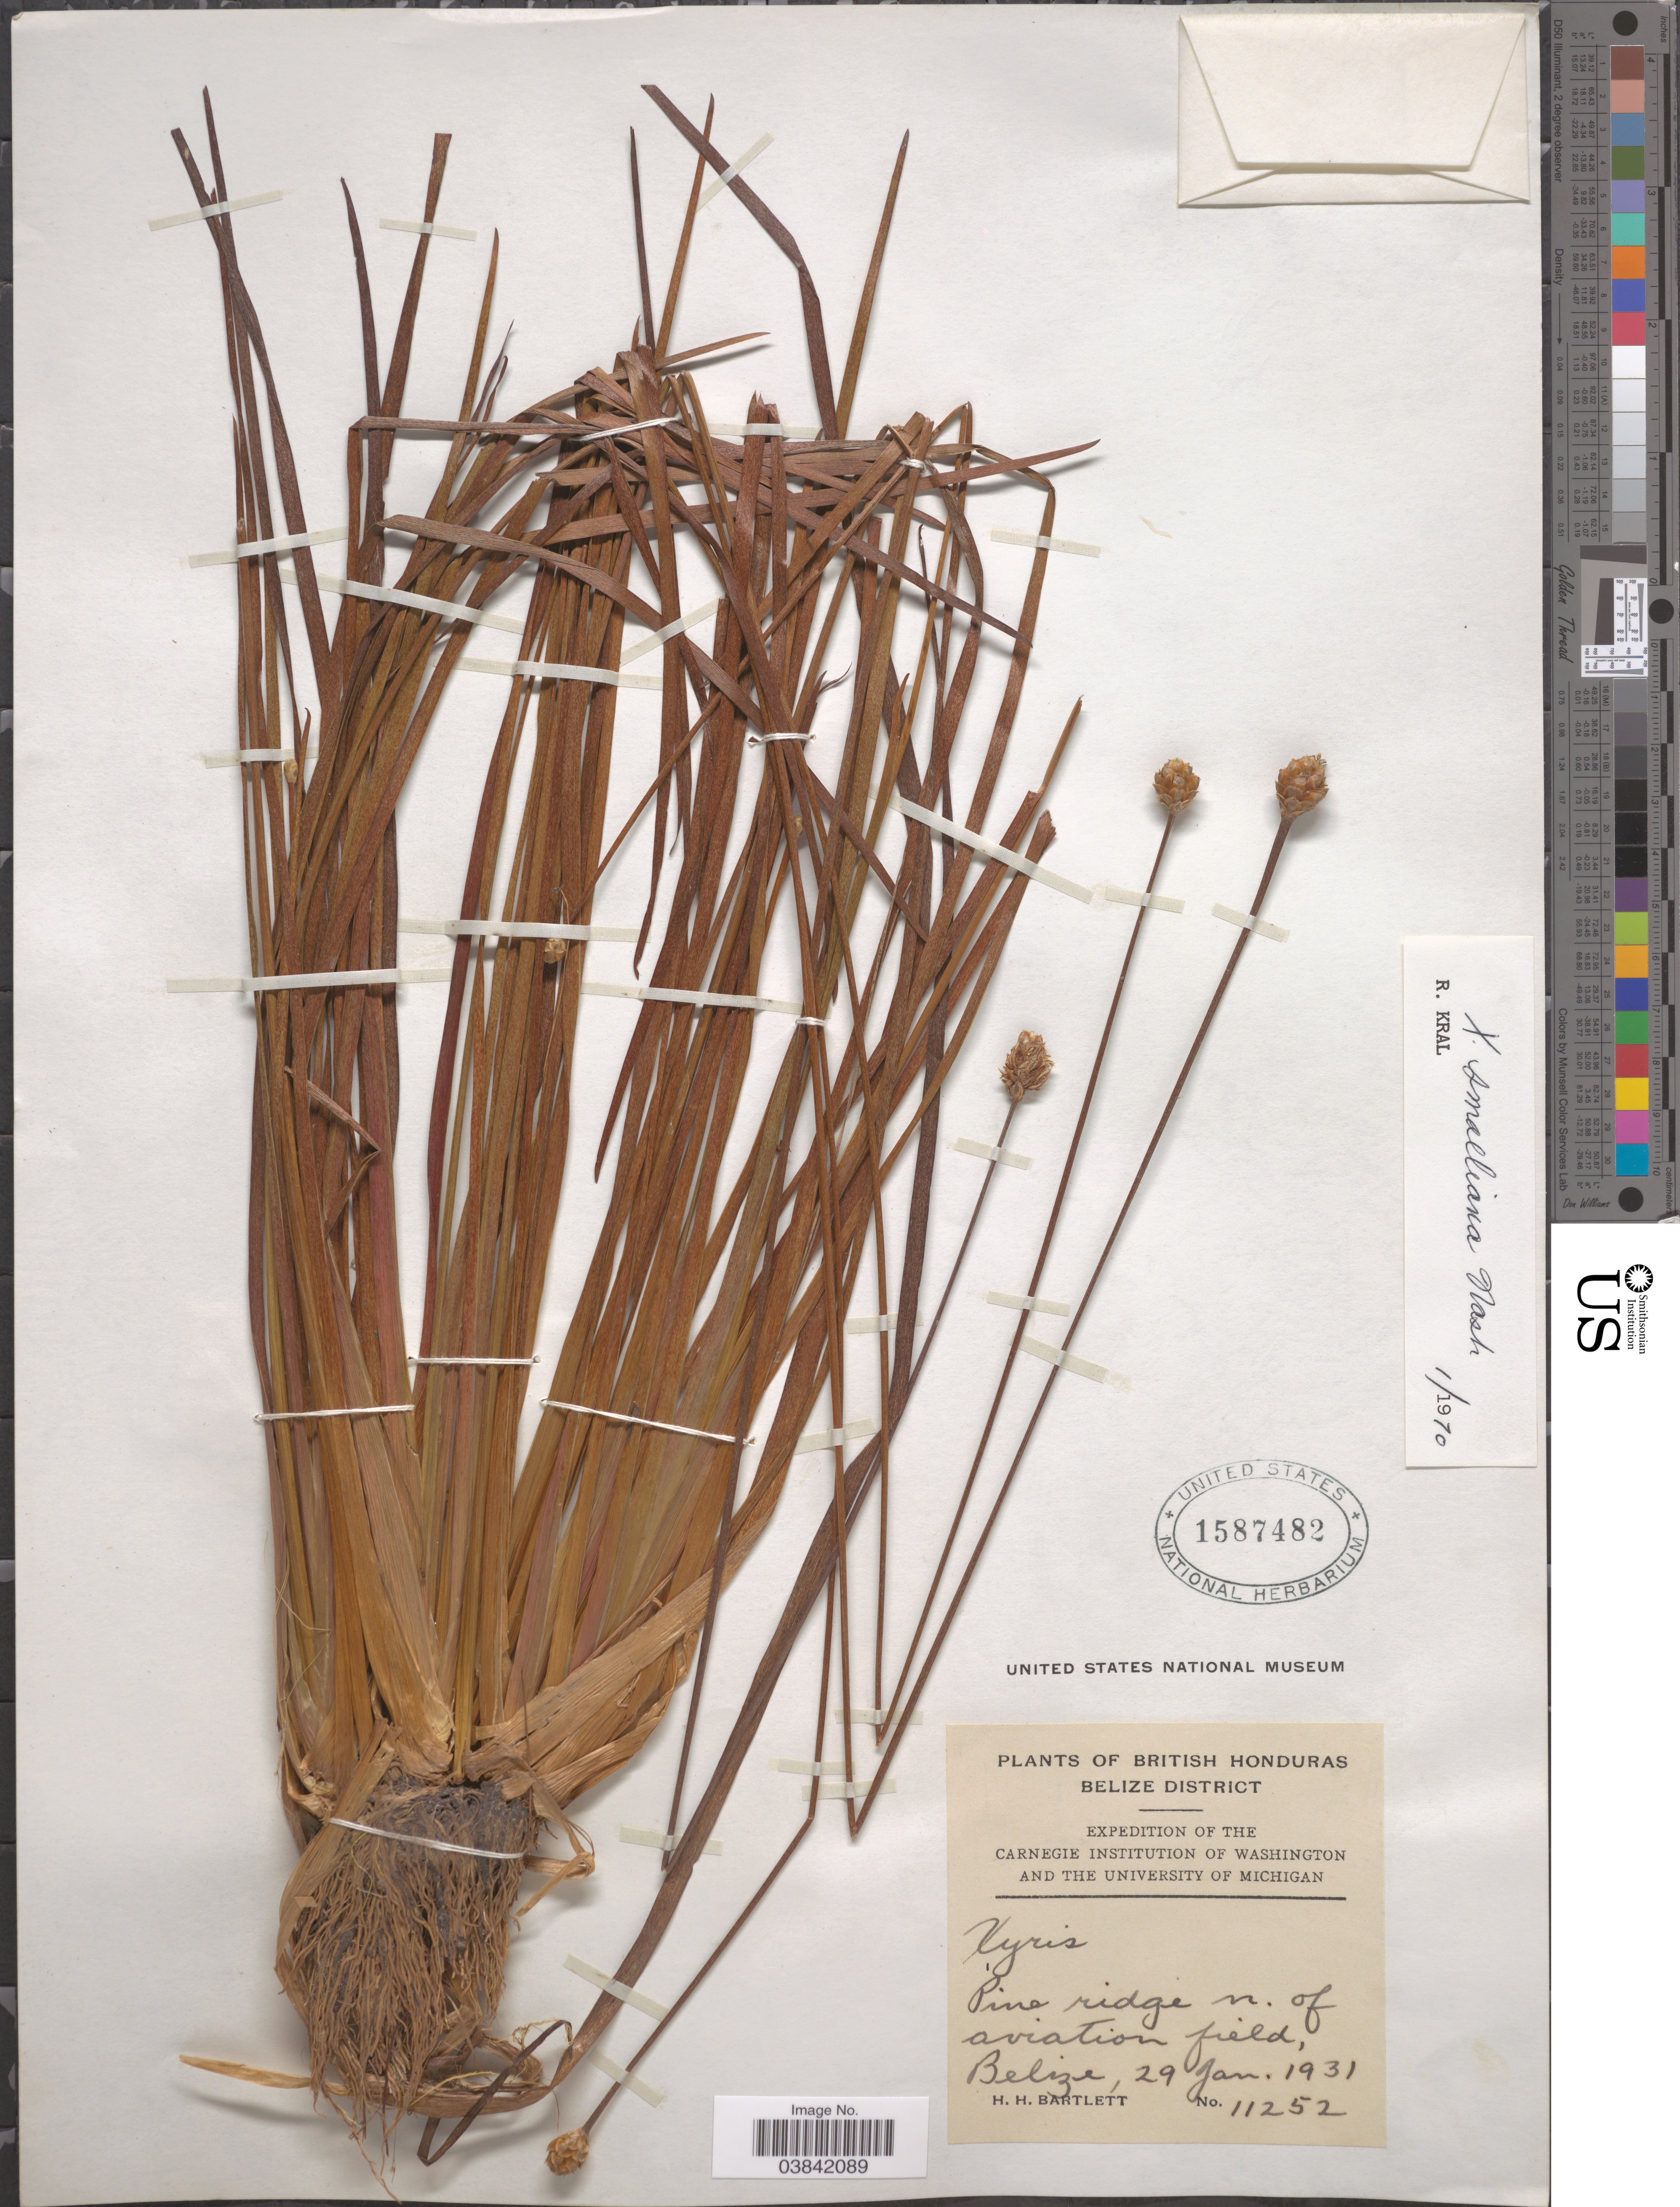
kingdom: Plantae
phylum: Tracheophyta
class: Liliopsida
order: Poales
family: Xyridaceae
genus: Xyris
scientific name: Xyris smalliana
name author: Nash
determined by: Naczi, R. F. C.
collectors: H. H. Bartlett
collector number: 11252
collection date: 1931-01-29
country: Belize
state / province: Belize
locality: British Honduras. Belize District. Pine ridge n. of aviation field.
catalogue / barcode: US 1587482